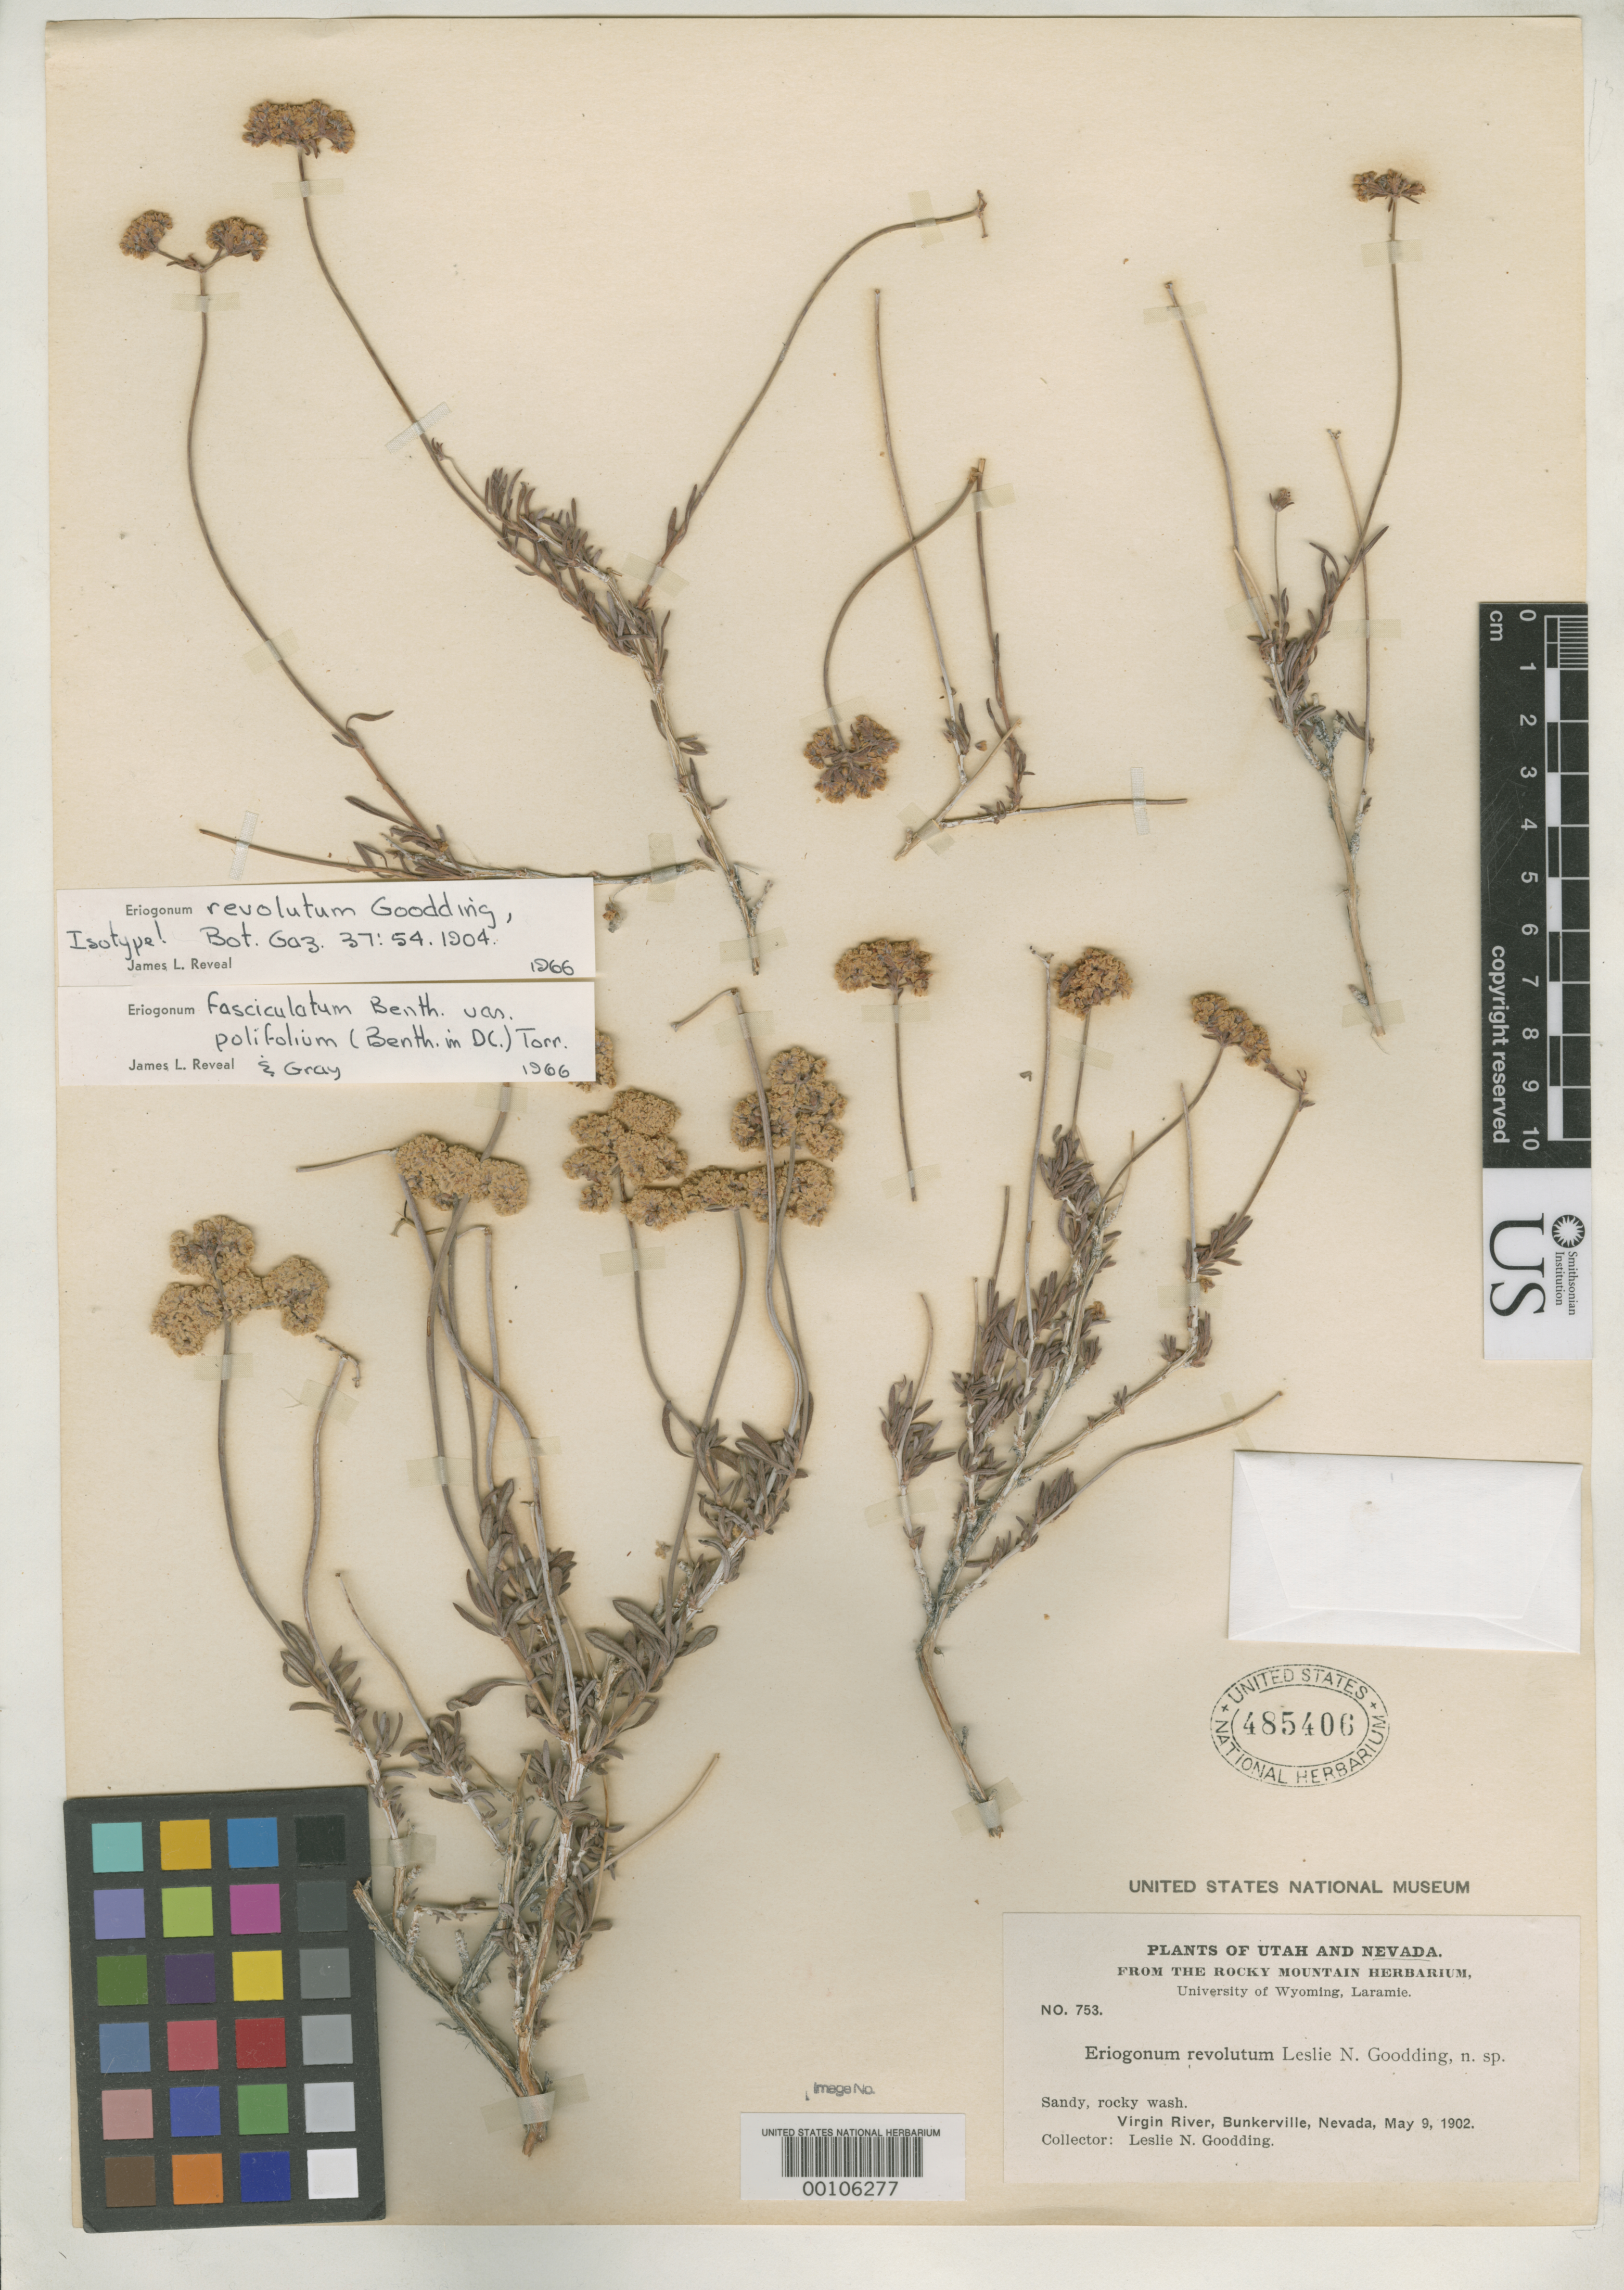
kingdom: Plantae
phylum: Tracheophyta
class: Magnoliopsida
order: Caryophyllales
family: Polygonaceae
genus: Eriogonum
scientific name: Eriogonum revolutum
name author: Goodd.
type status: Isotype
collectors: L. N. Goodding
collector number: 753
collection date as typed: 09 May 1902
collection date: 1902-05-09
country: United States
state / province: Nevada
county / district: Clark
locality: Mountains south of Bunkerville.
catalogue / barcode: US 485406